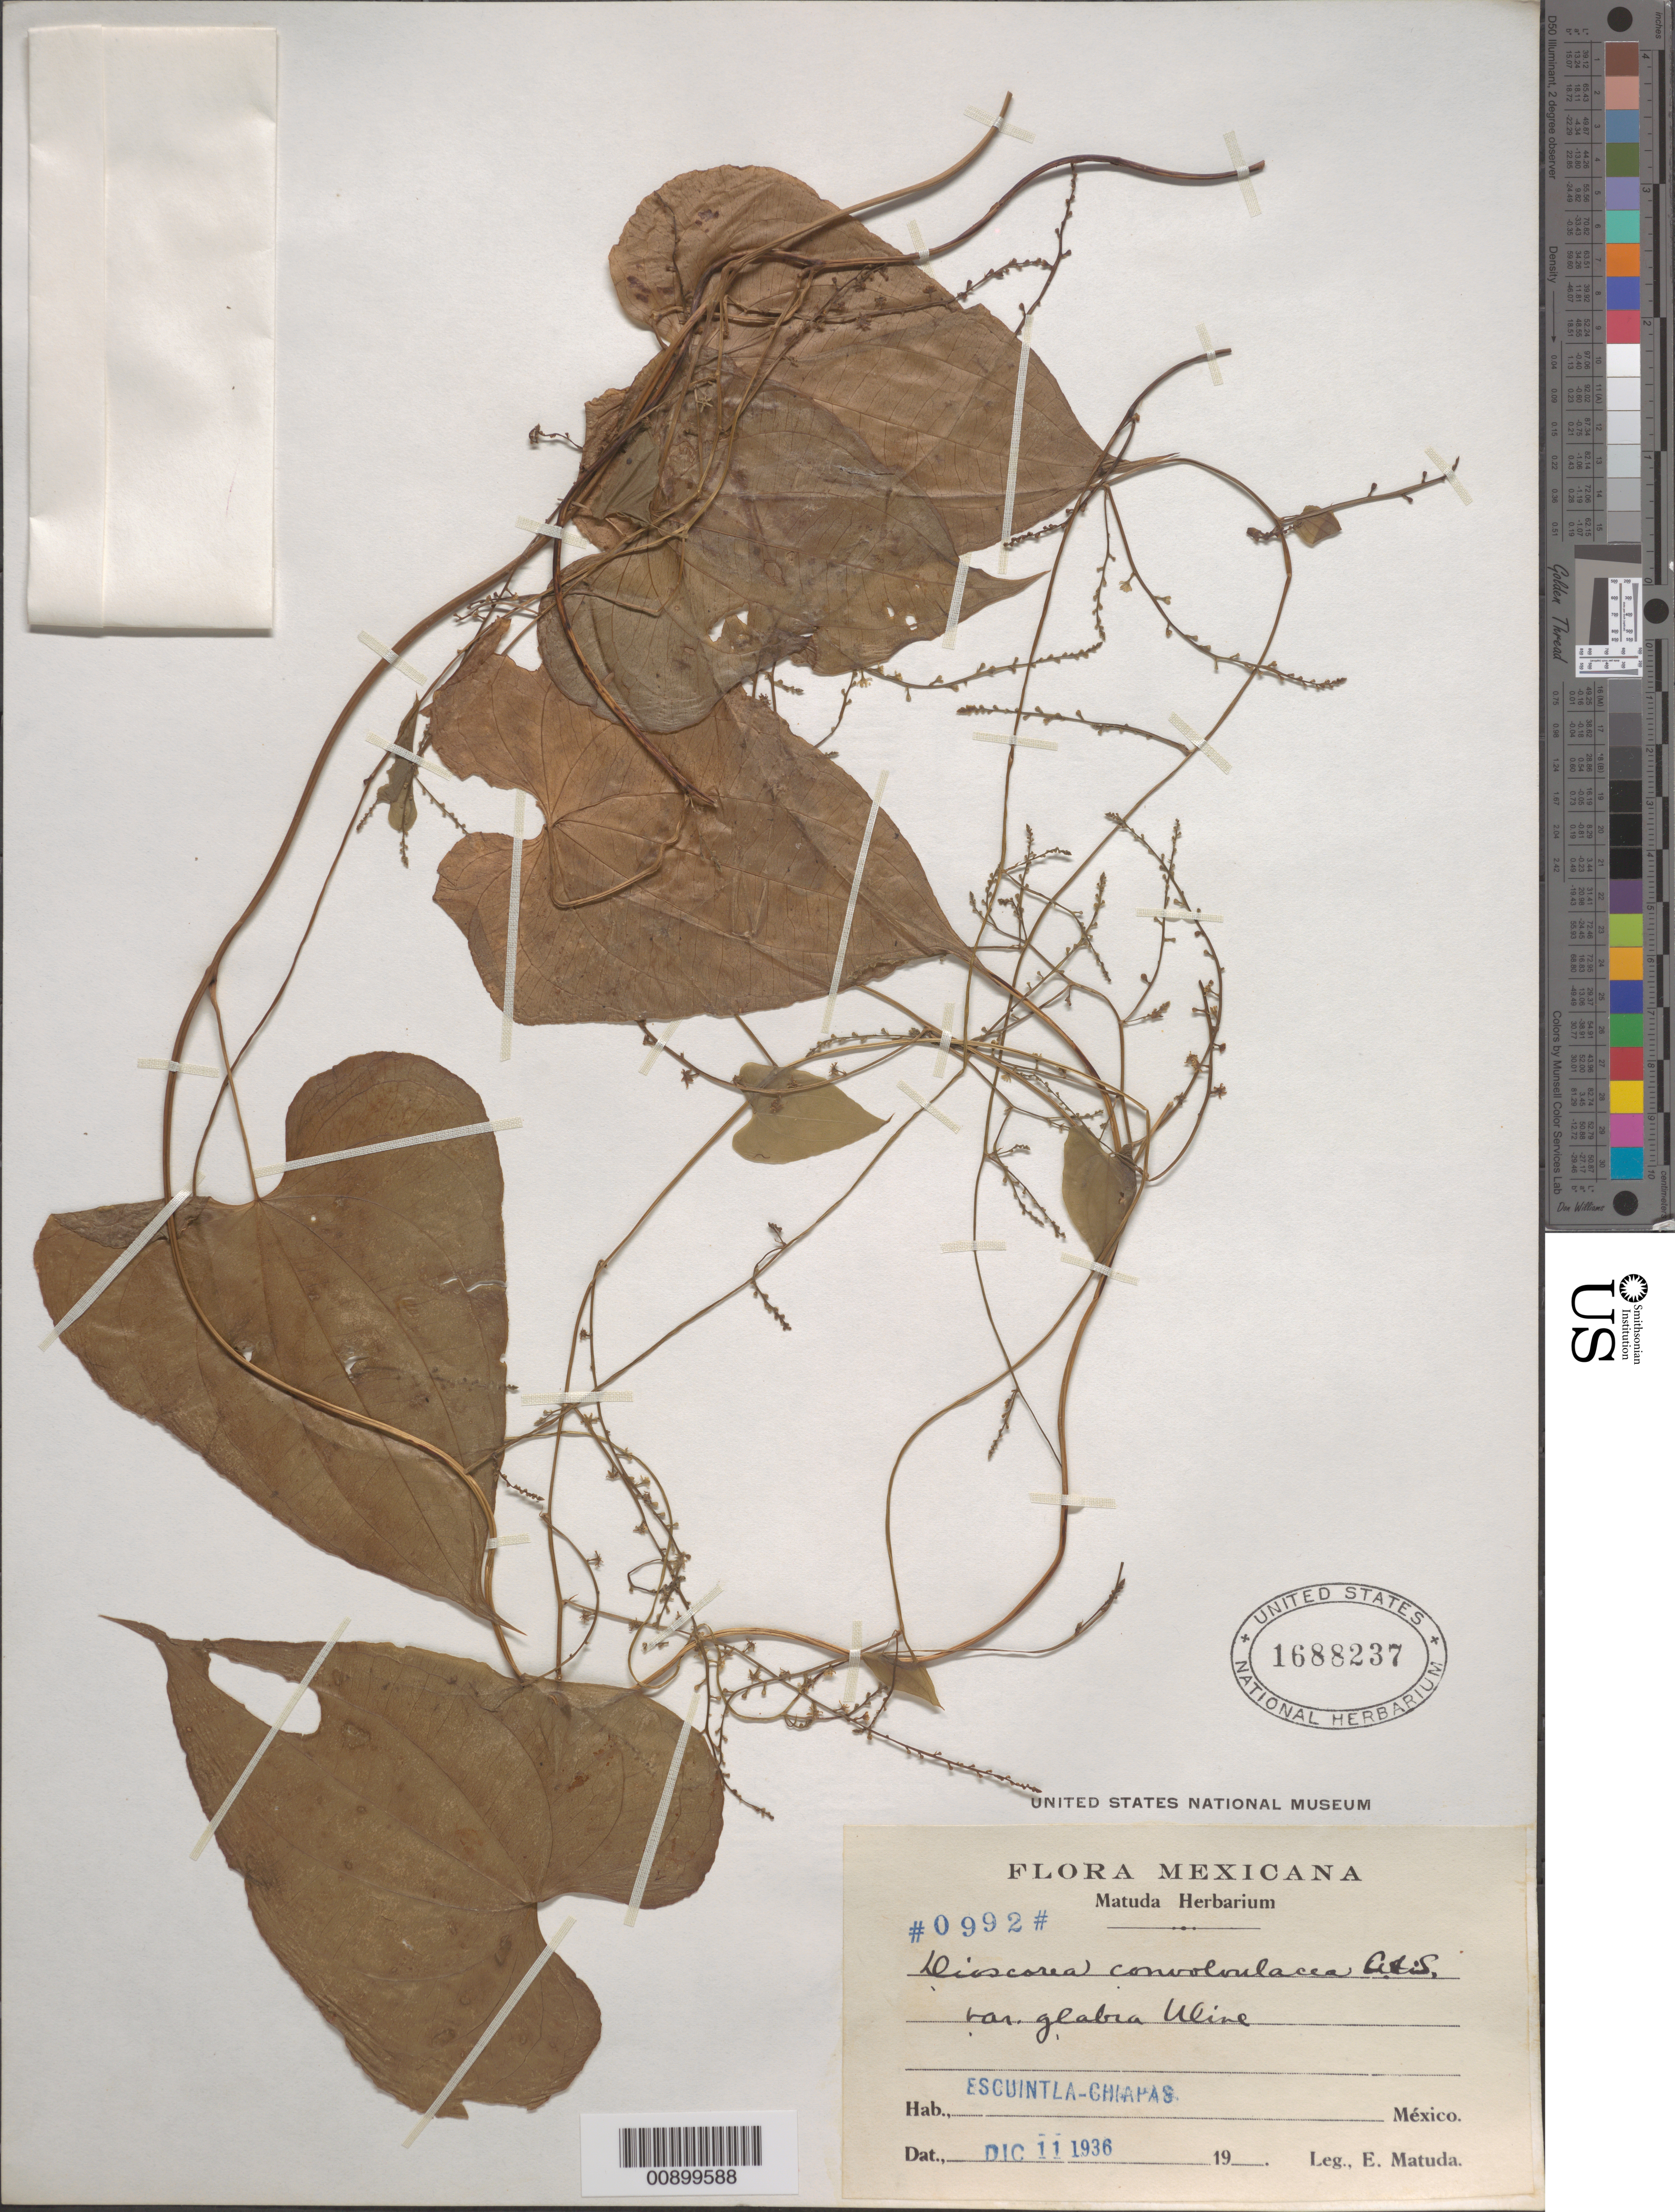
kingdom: Plantae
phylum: Tracheophyta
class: Liliopsida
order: Dioscoreales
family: Dioscoreaceae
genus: Dioscorea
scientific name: Dioscorea convolvulacea var. glabra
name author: (Hemsl.) Uline ex R. Knuth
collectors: E. Matuda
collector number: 0992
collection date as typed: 11 Dec 1936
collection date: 1936-12-11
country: Mexico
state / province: Chiapas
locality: Escuintla, Chiapas.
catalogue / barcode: US 1688237